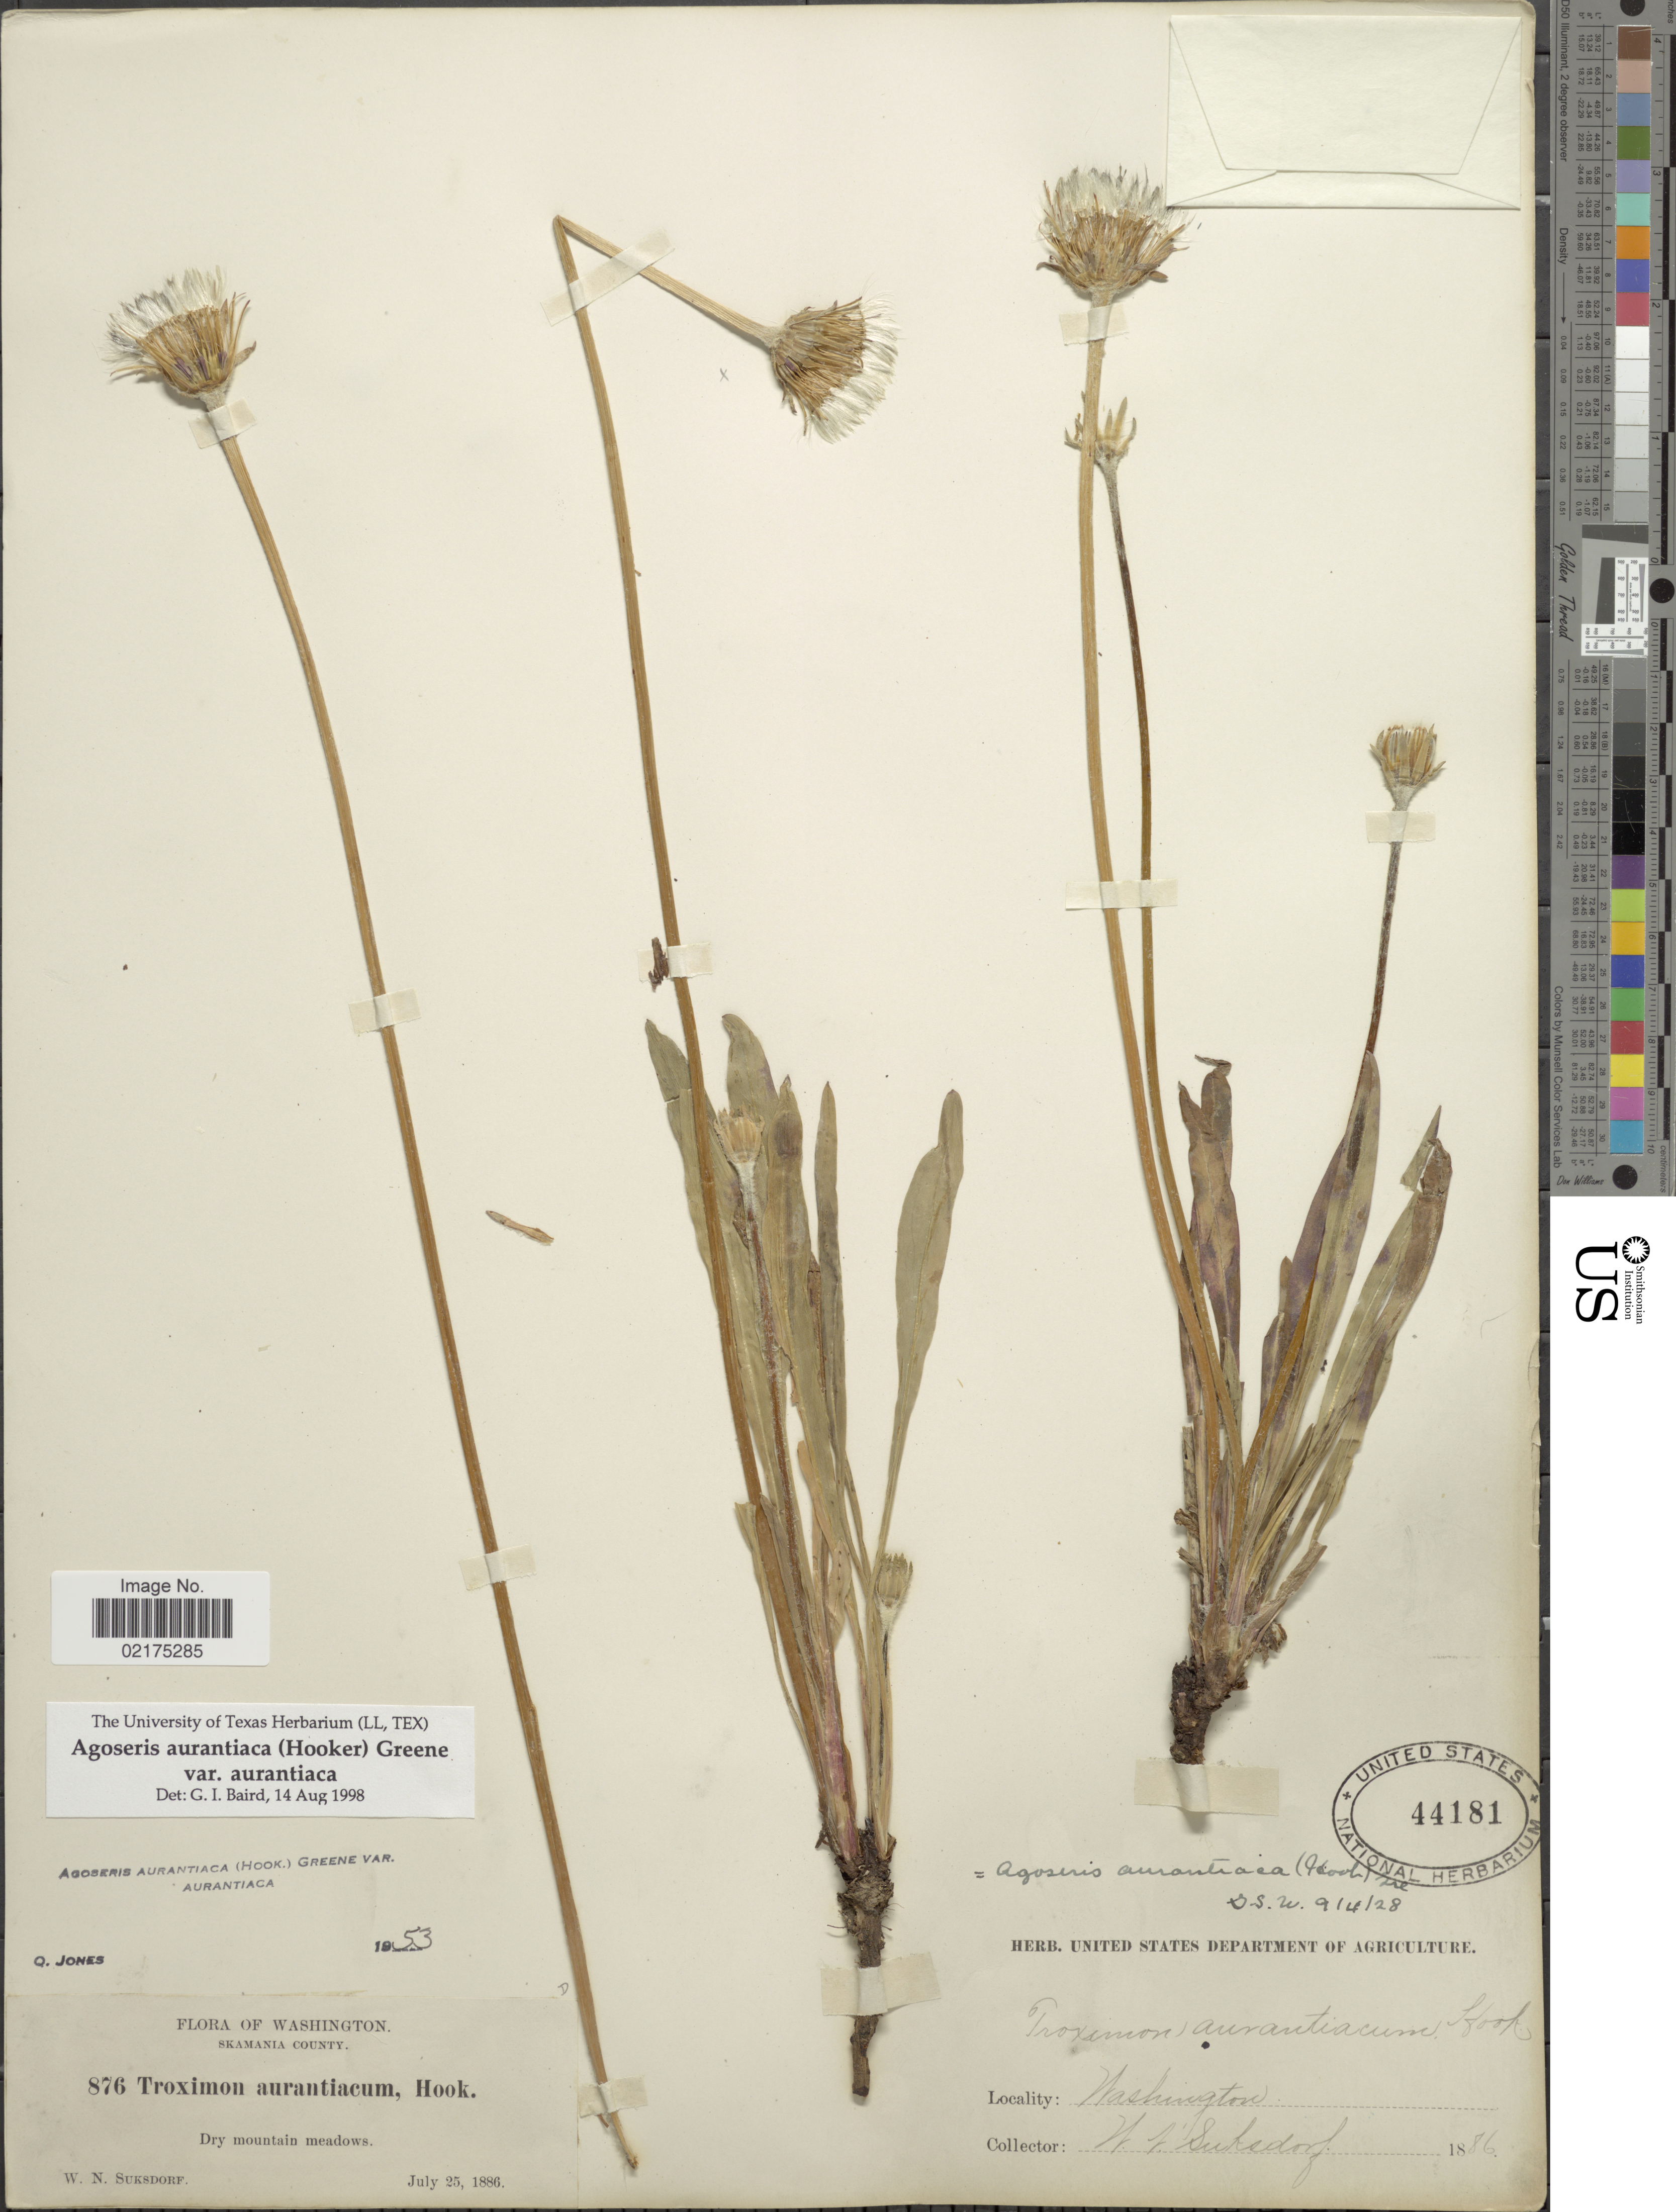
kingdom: Plantae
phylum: Tracheophyta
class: Magnoliopsida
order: Asterales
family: Asteraceae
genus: Agoseris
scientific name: Agoseris aurantiaca var. aurantiaca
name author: (Hook.) Greene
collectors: W. N. Suksdorf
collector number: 876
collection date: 1886-07-25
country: United States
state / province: Washington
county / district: Skamania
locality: Skamania County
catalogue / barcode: US 44181